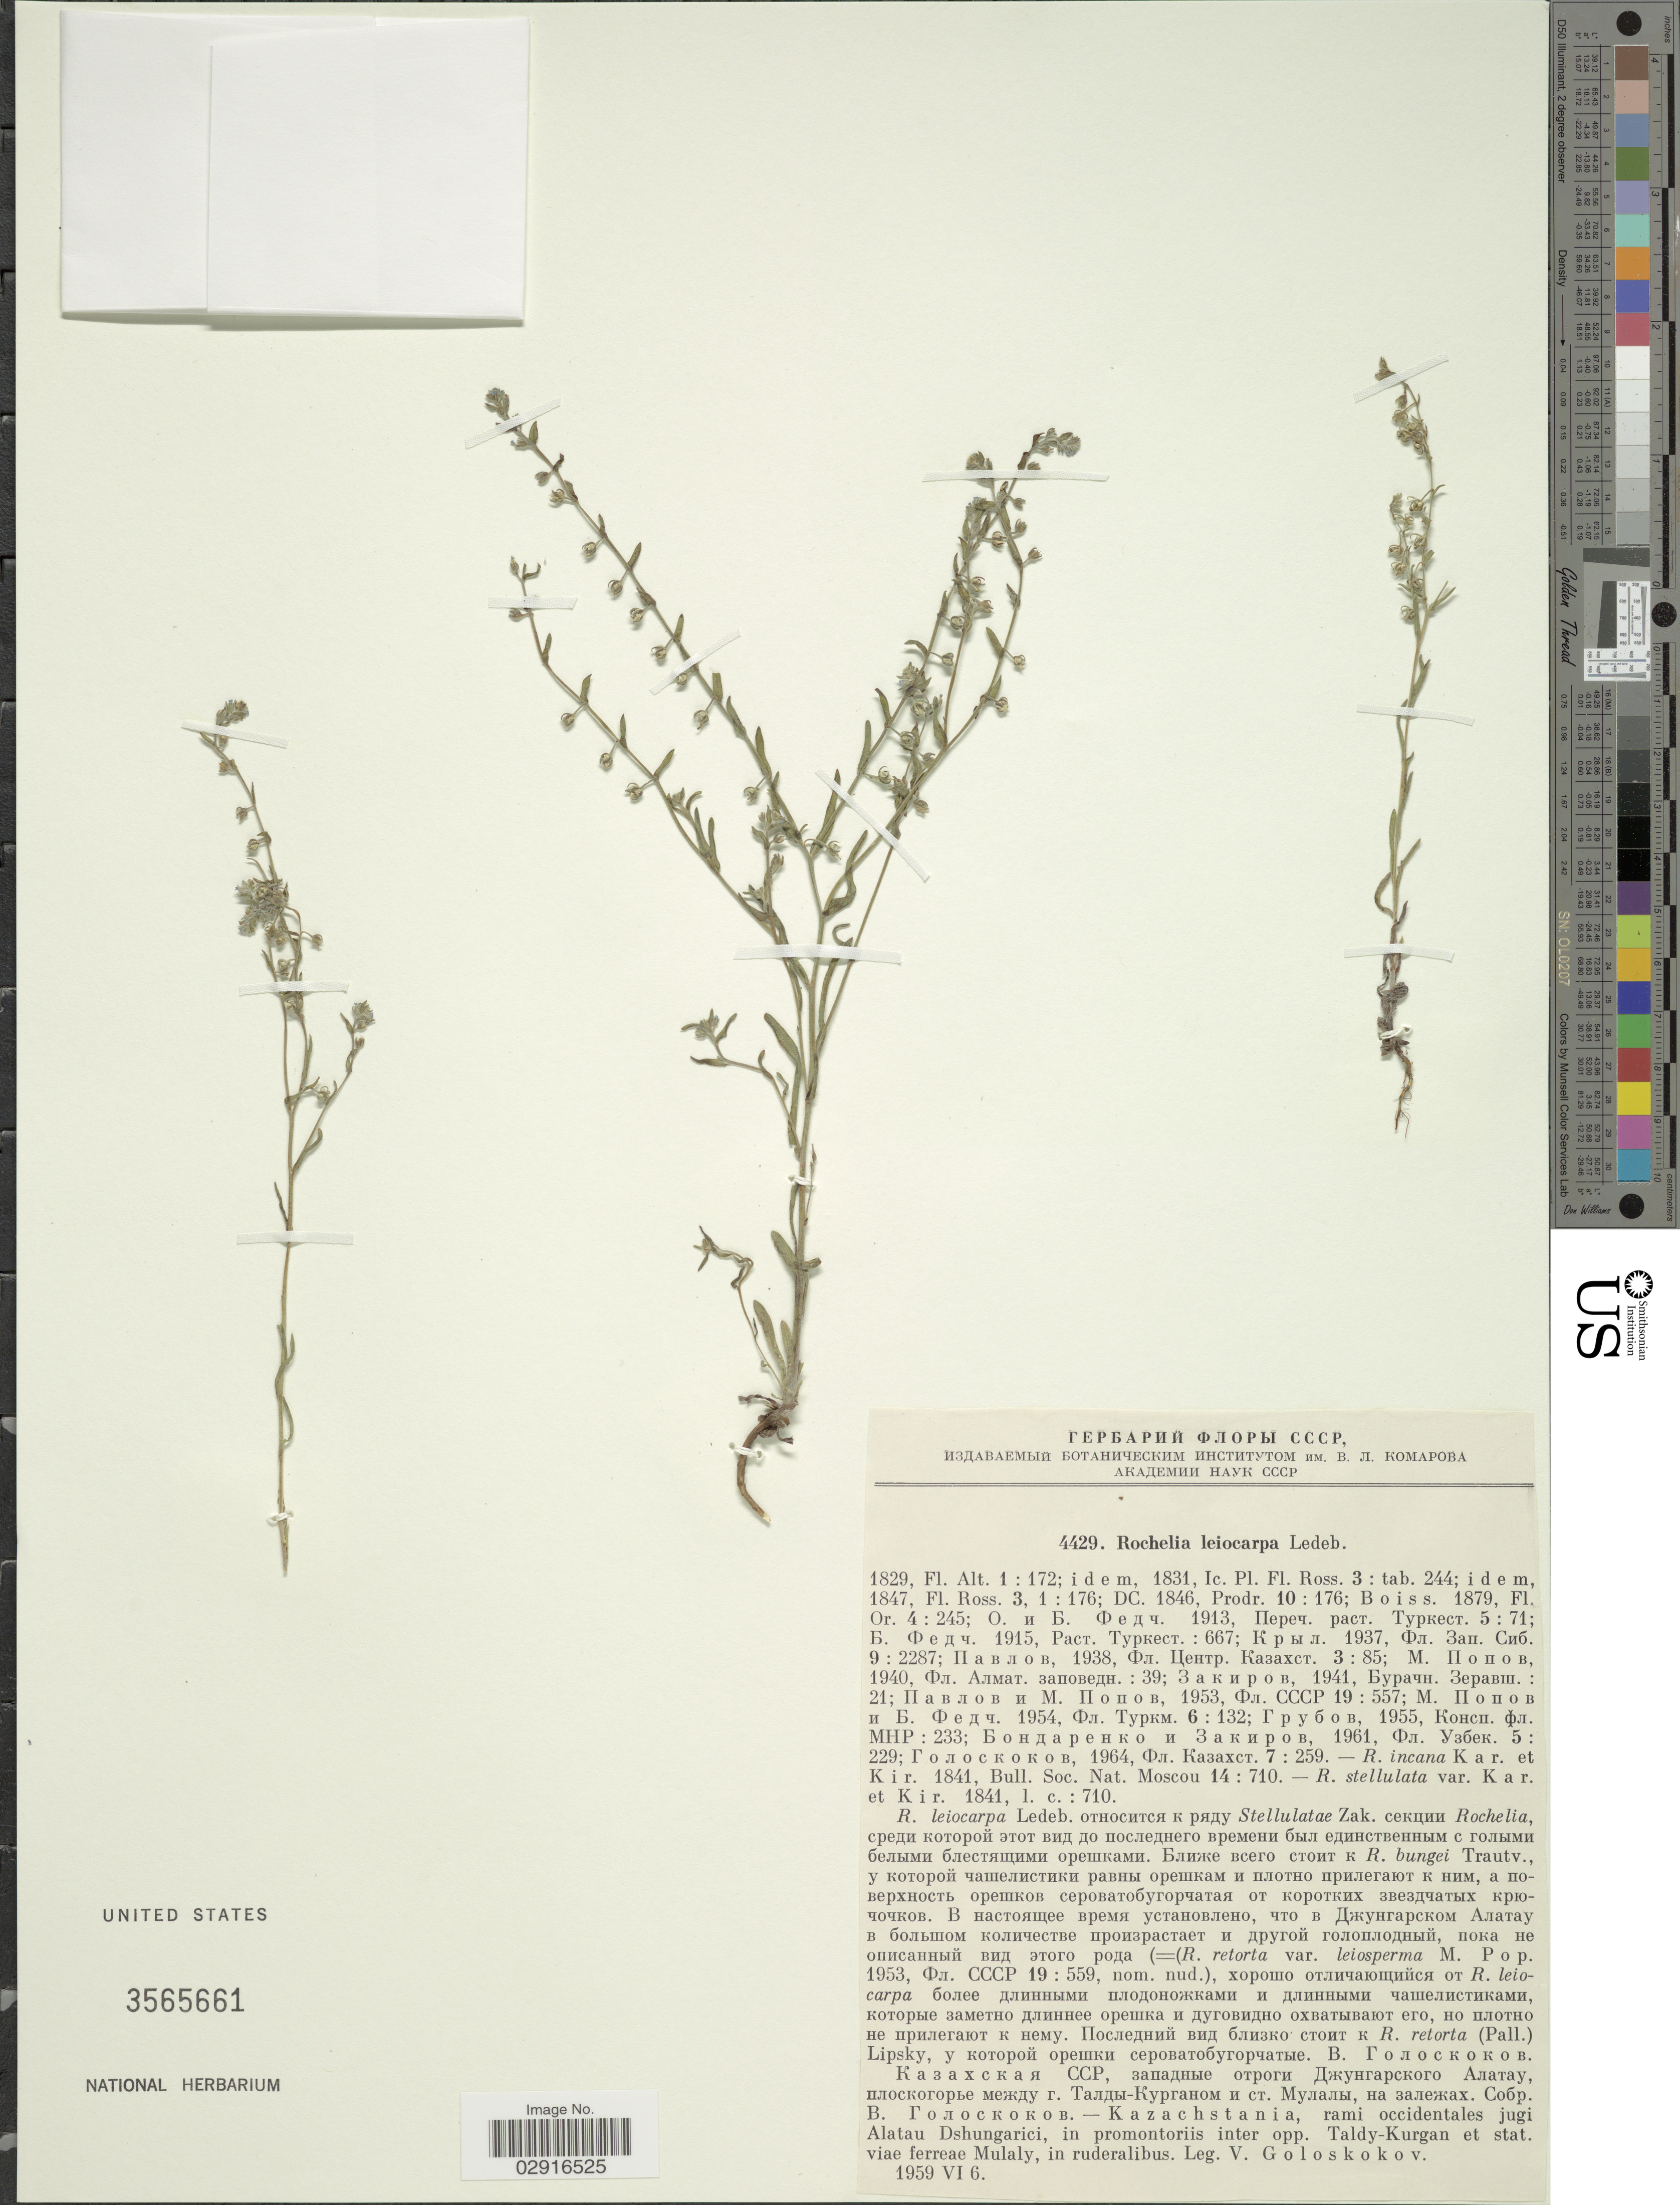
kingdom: Plantae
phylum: Tracheophyta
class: Magnoliopsida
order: Boraginales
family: Boraginaceae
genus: Rochelia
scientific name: Rochelia leiocarpa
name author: Ledeb.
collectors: V. P. Goloskokov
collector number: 4429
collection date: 1959-06-06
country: Kazakhstan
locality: Rami occidentalis jugi Alatau Dshungarici, in promontoriis inter opp. Taldy-Kurgan et stat. viae ferreae Mulaly.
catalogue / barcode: US 3565661